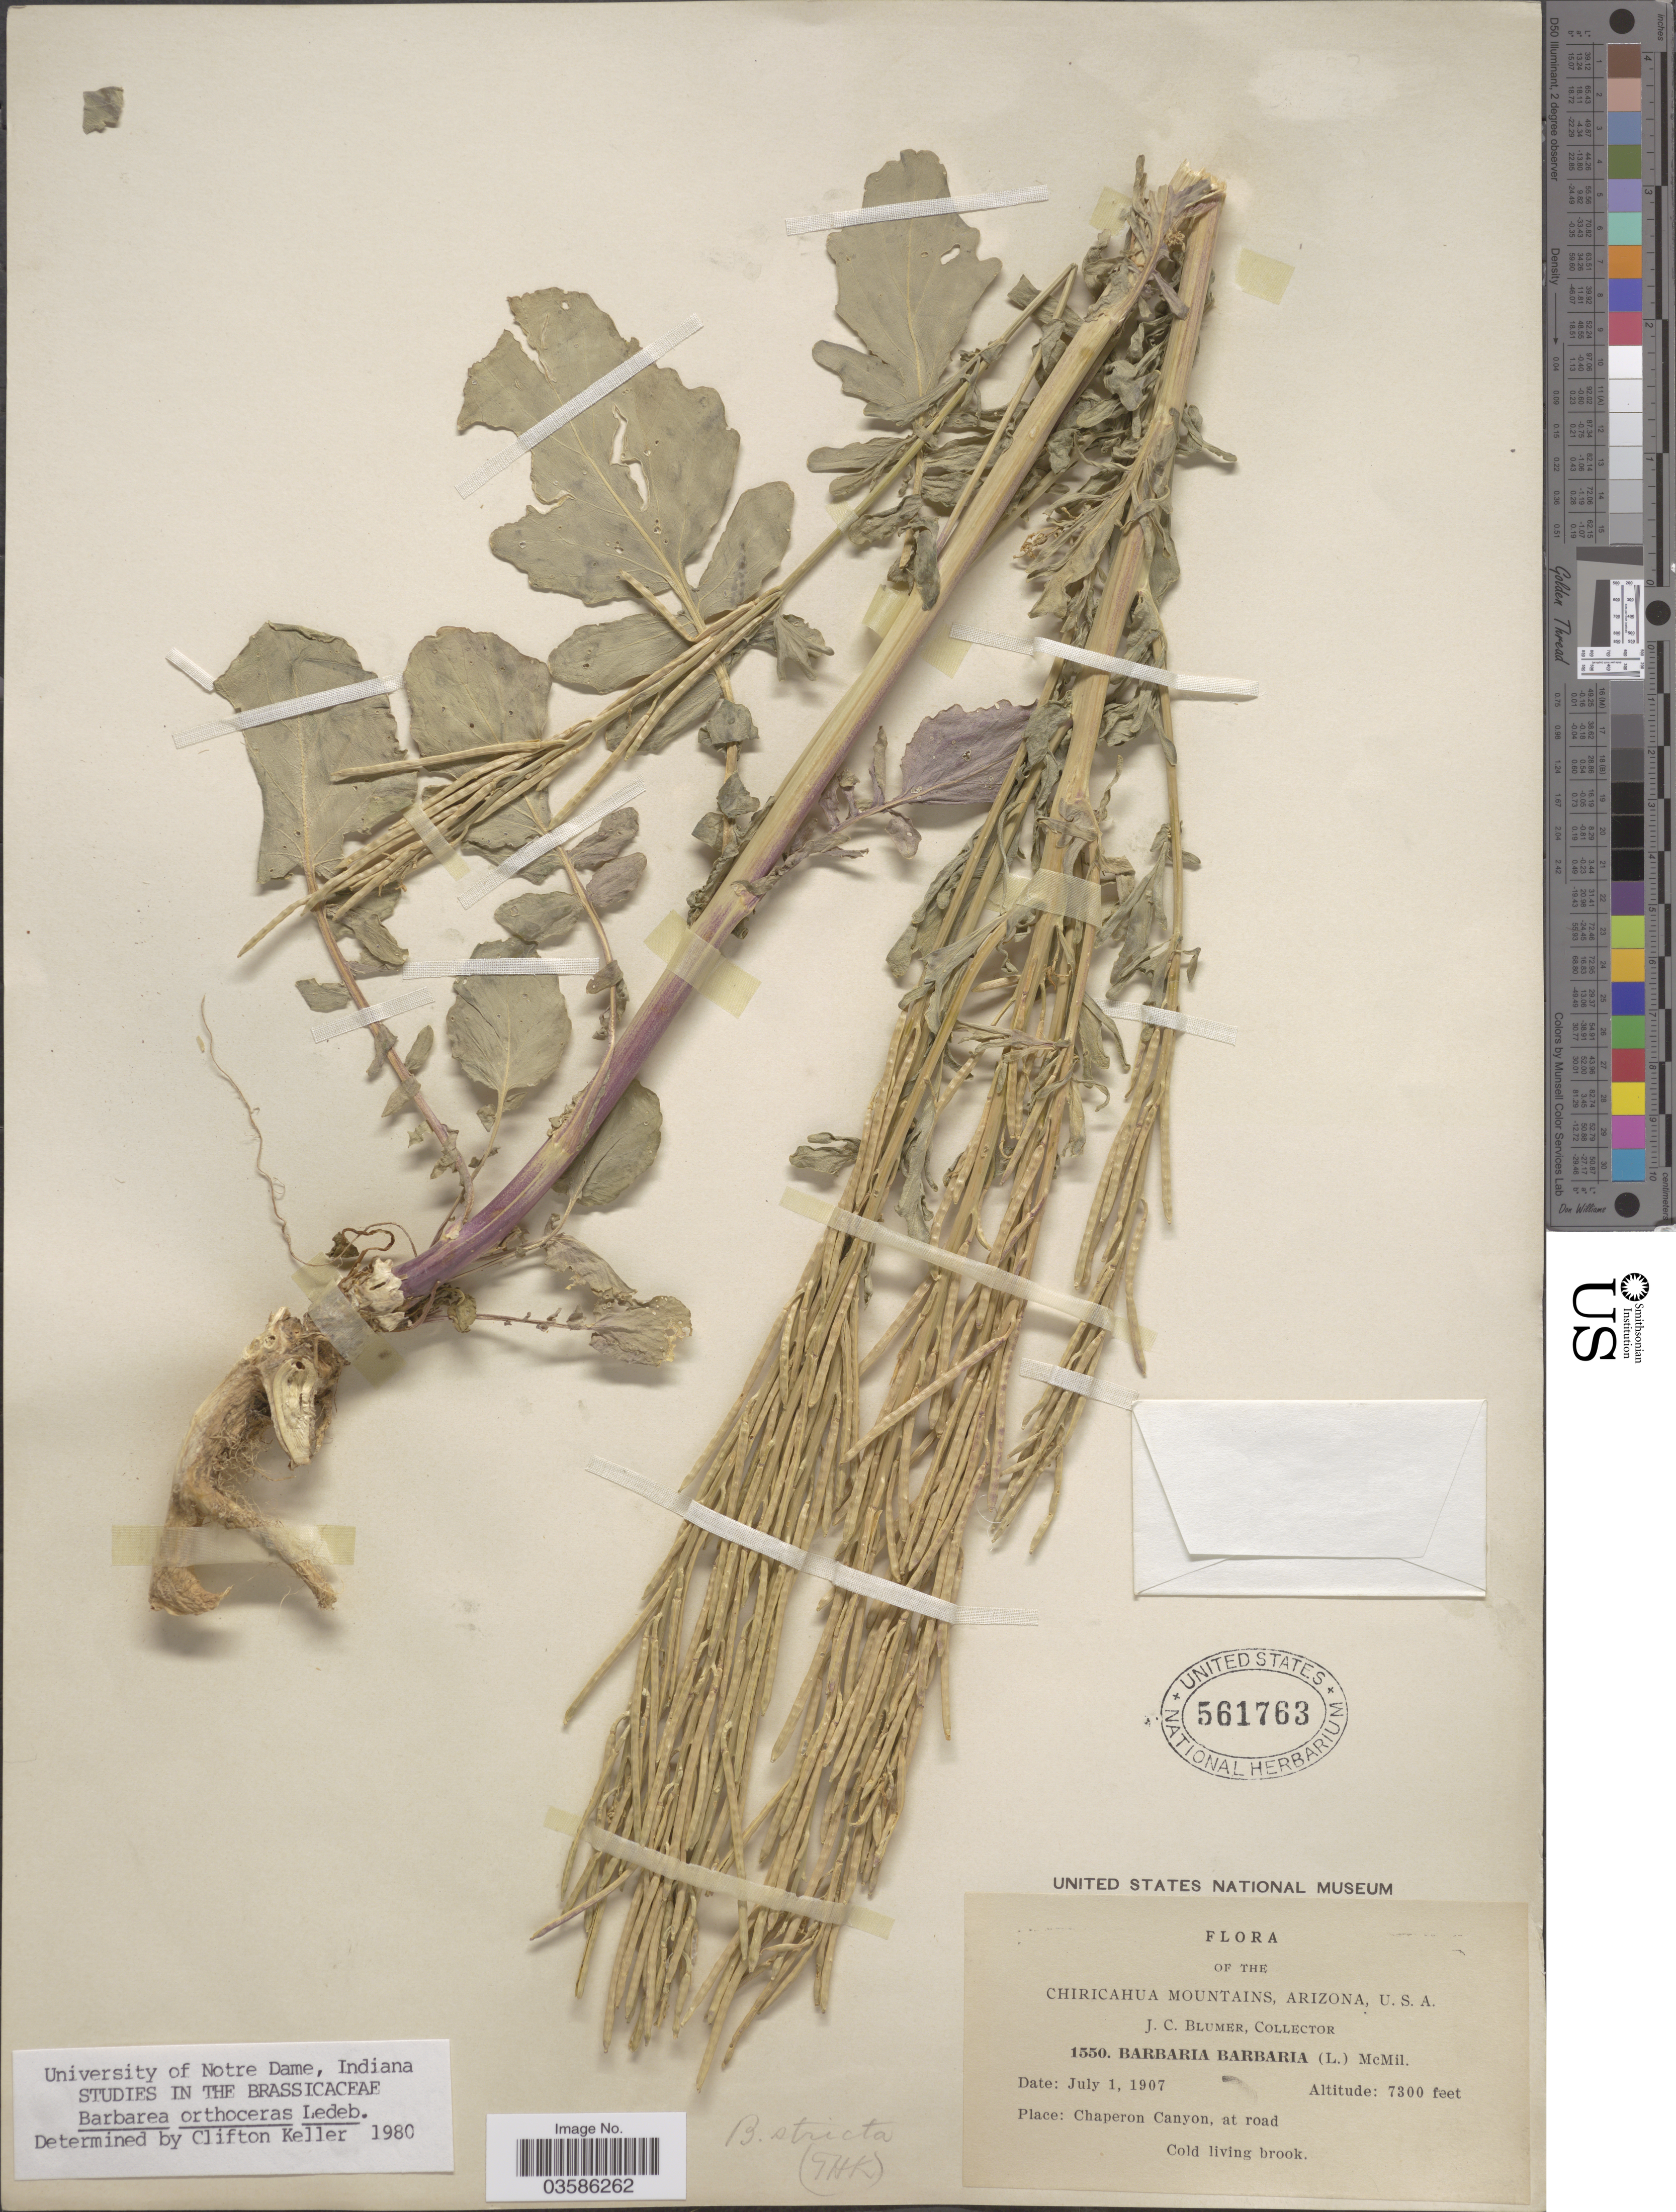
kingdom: Plantae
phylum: Tracheophyta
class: Magnoliopsida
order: Brassicales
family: Brassicaceae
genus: Barbarea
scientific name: Barbarea orthoceras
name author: Ledeb.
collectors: J. C. Blumer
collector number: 1550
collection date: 1907-07-01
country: United States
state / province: Arizona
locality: Chiricahua Mountains. Chaperon Canyon, at road.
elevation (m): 2225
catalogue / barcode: US 561763